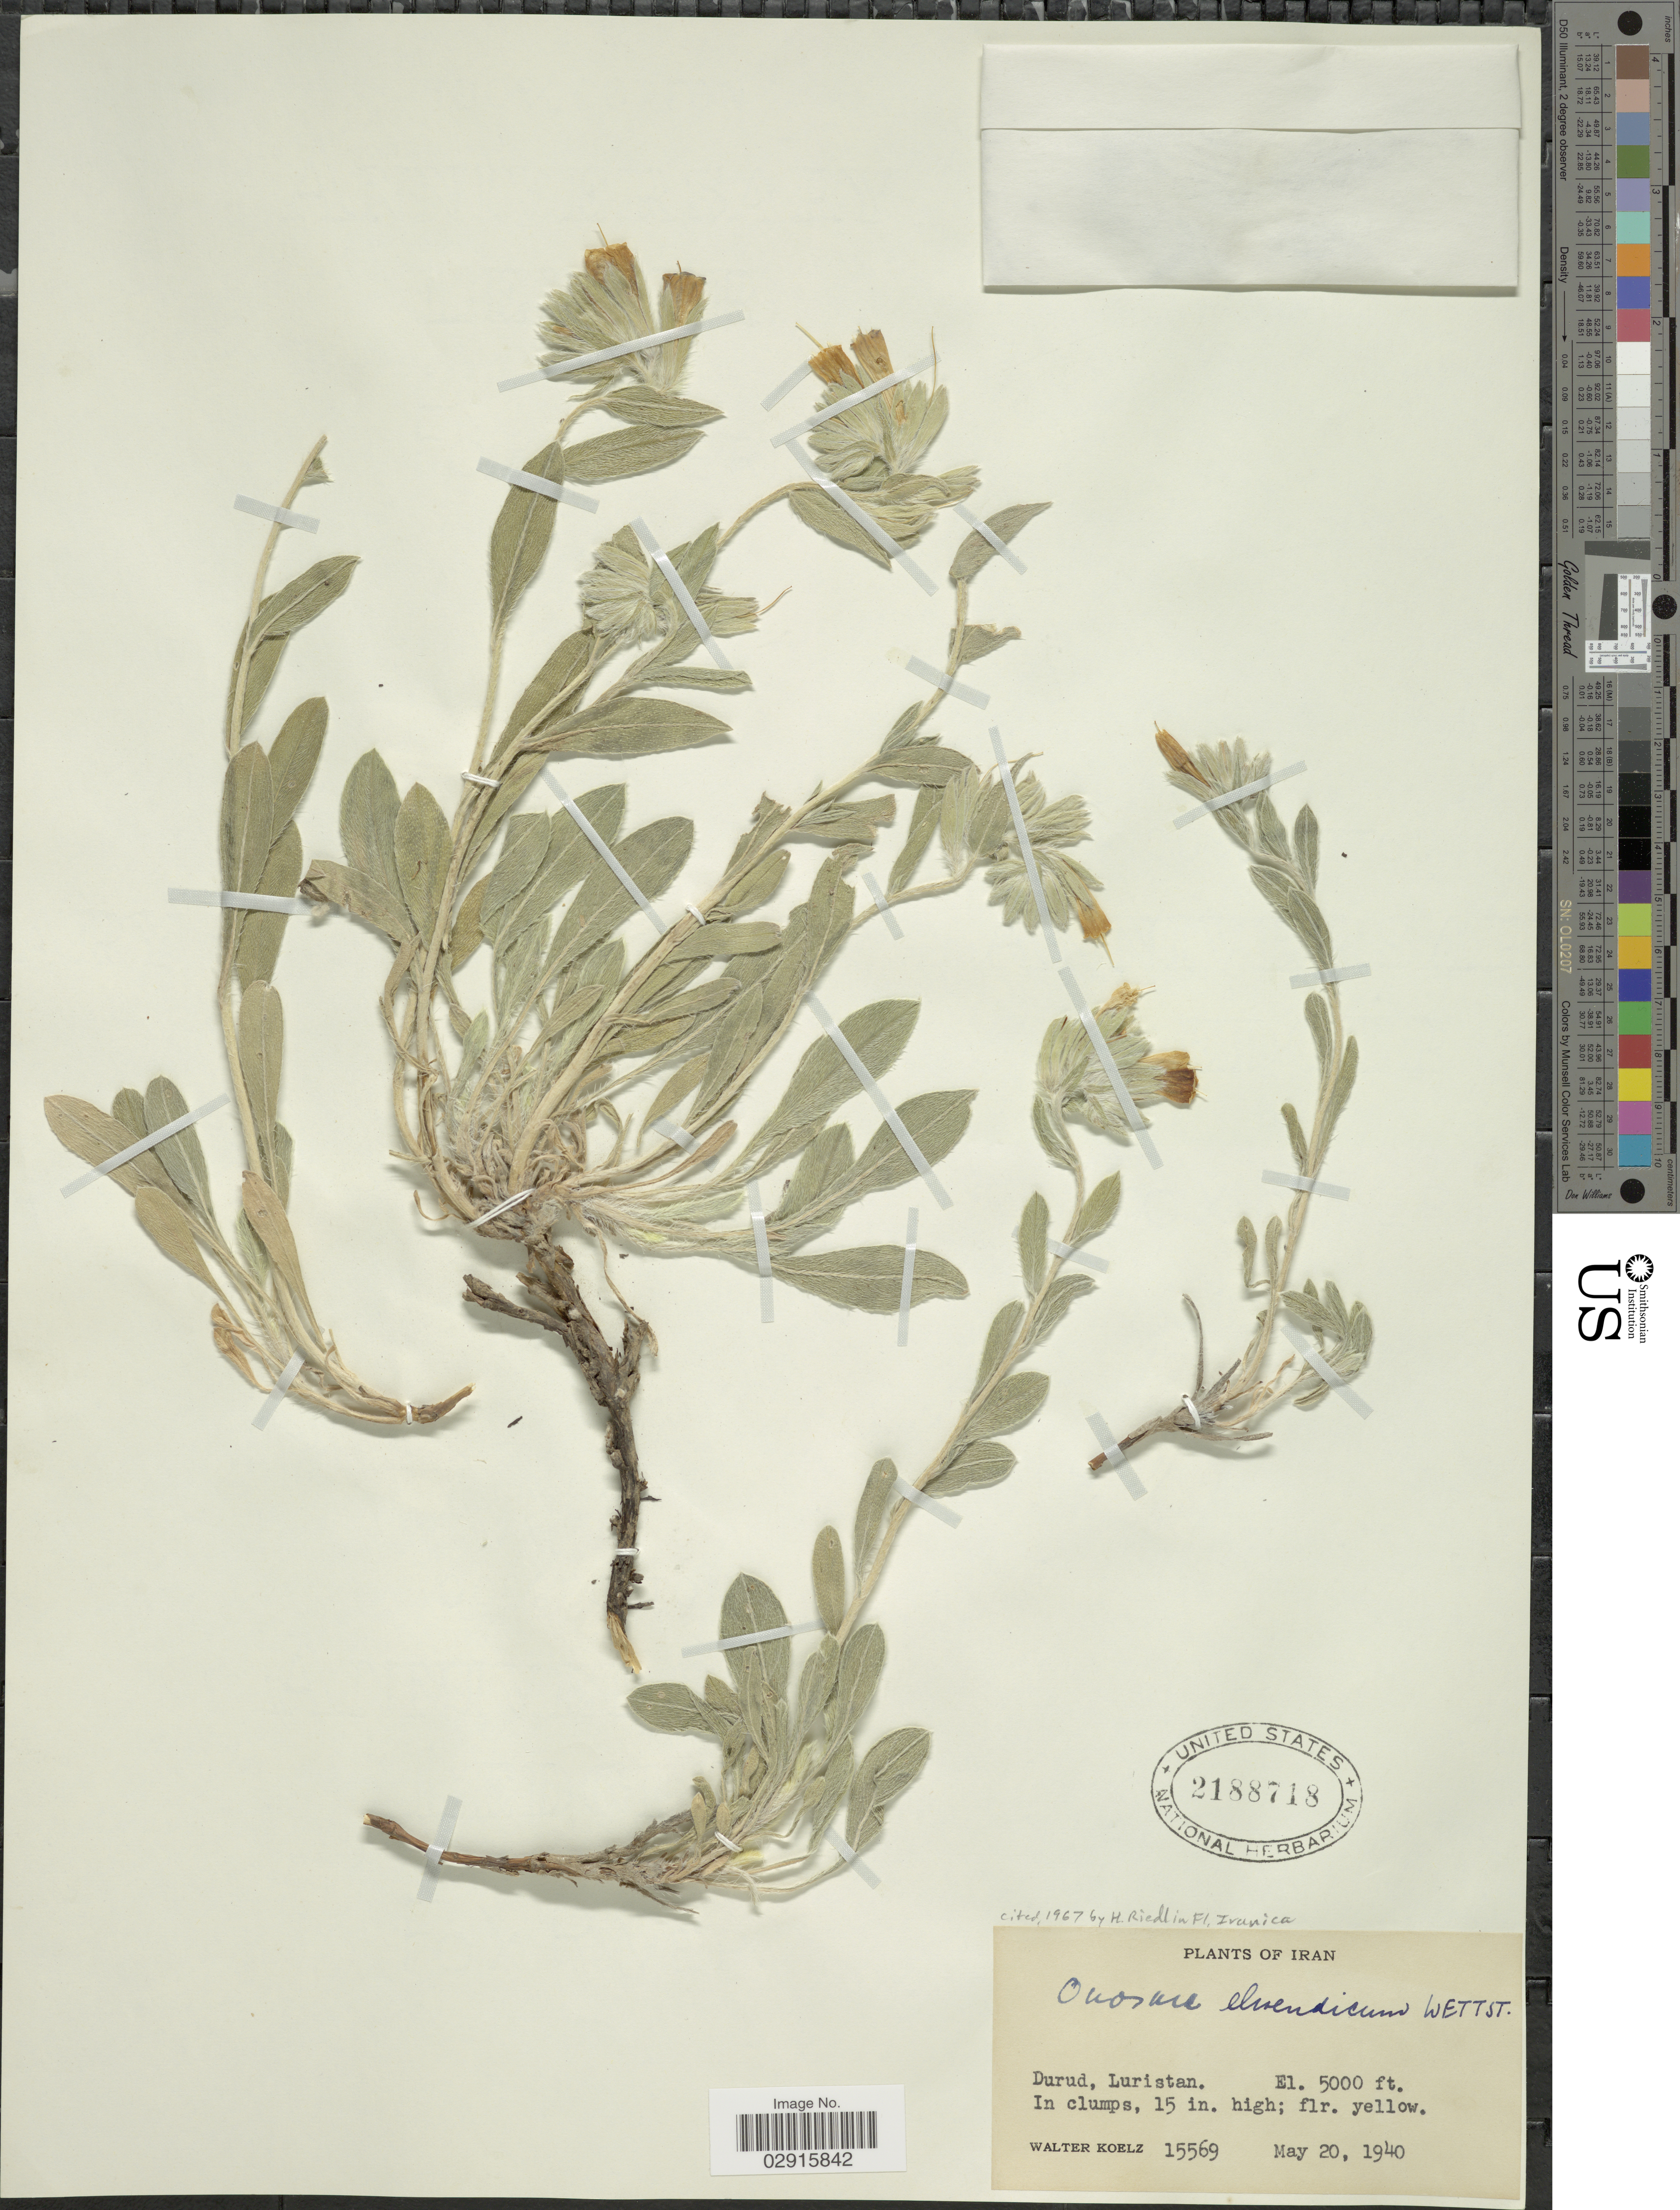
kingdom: Plantae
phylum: Tracheophyta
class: Magnoliopsida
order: Boraginales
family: Boraginaceae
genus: Onosma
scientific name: Onosma elwendicum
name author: Wettstein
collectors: W. N. Koelz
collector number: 15569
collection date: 1940-05-20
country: Iran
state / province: Lorestan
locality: Durud, Luristan.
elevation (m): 1524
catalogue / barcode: US 2188718